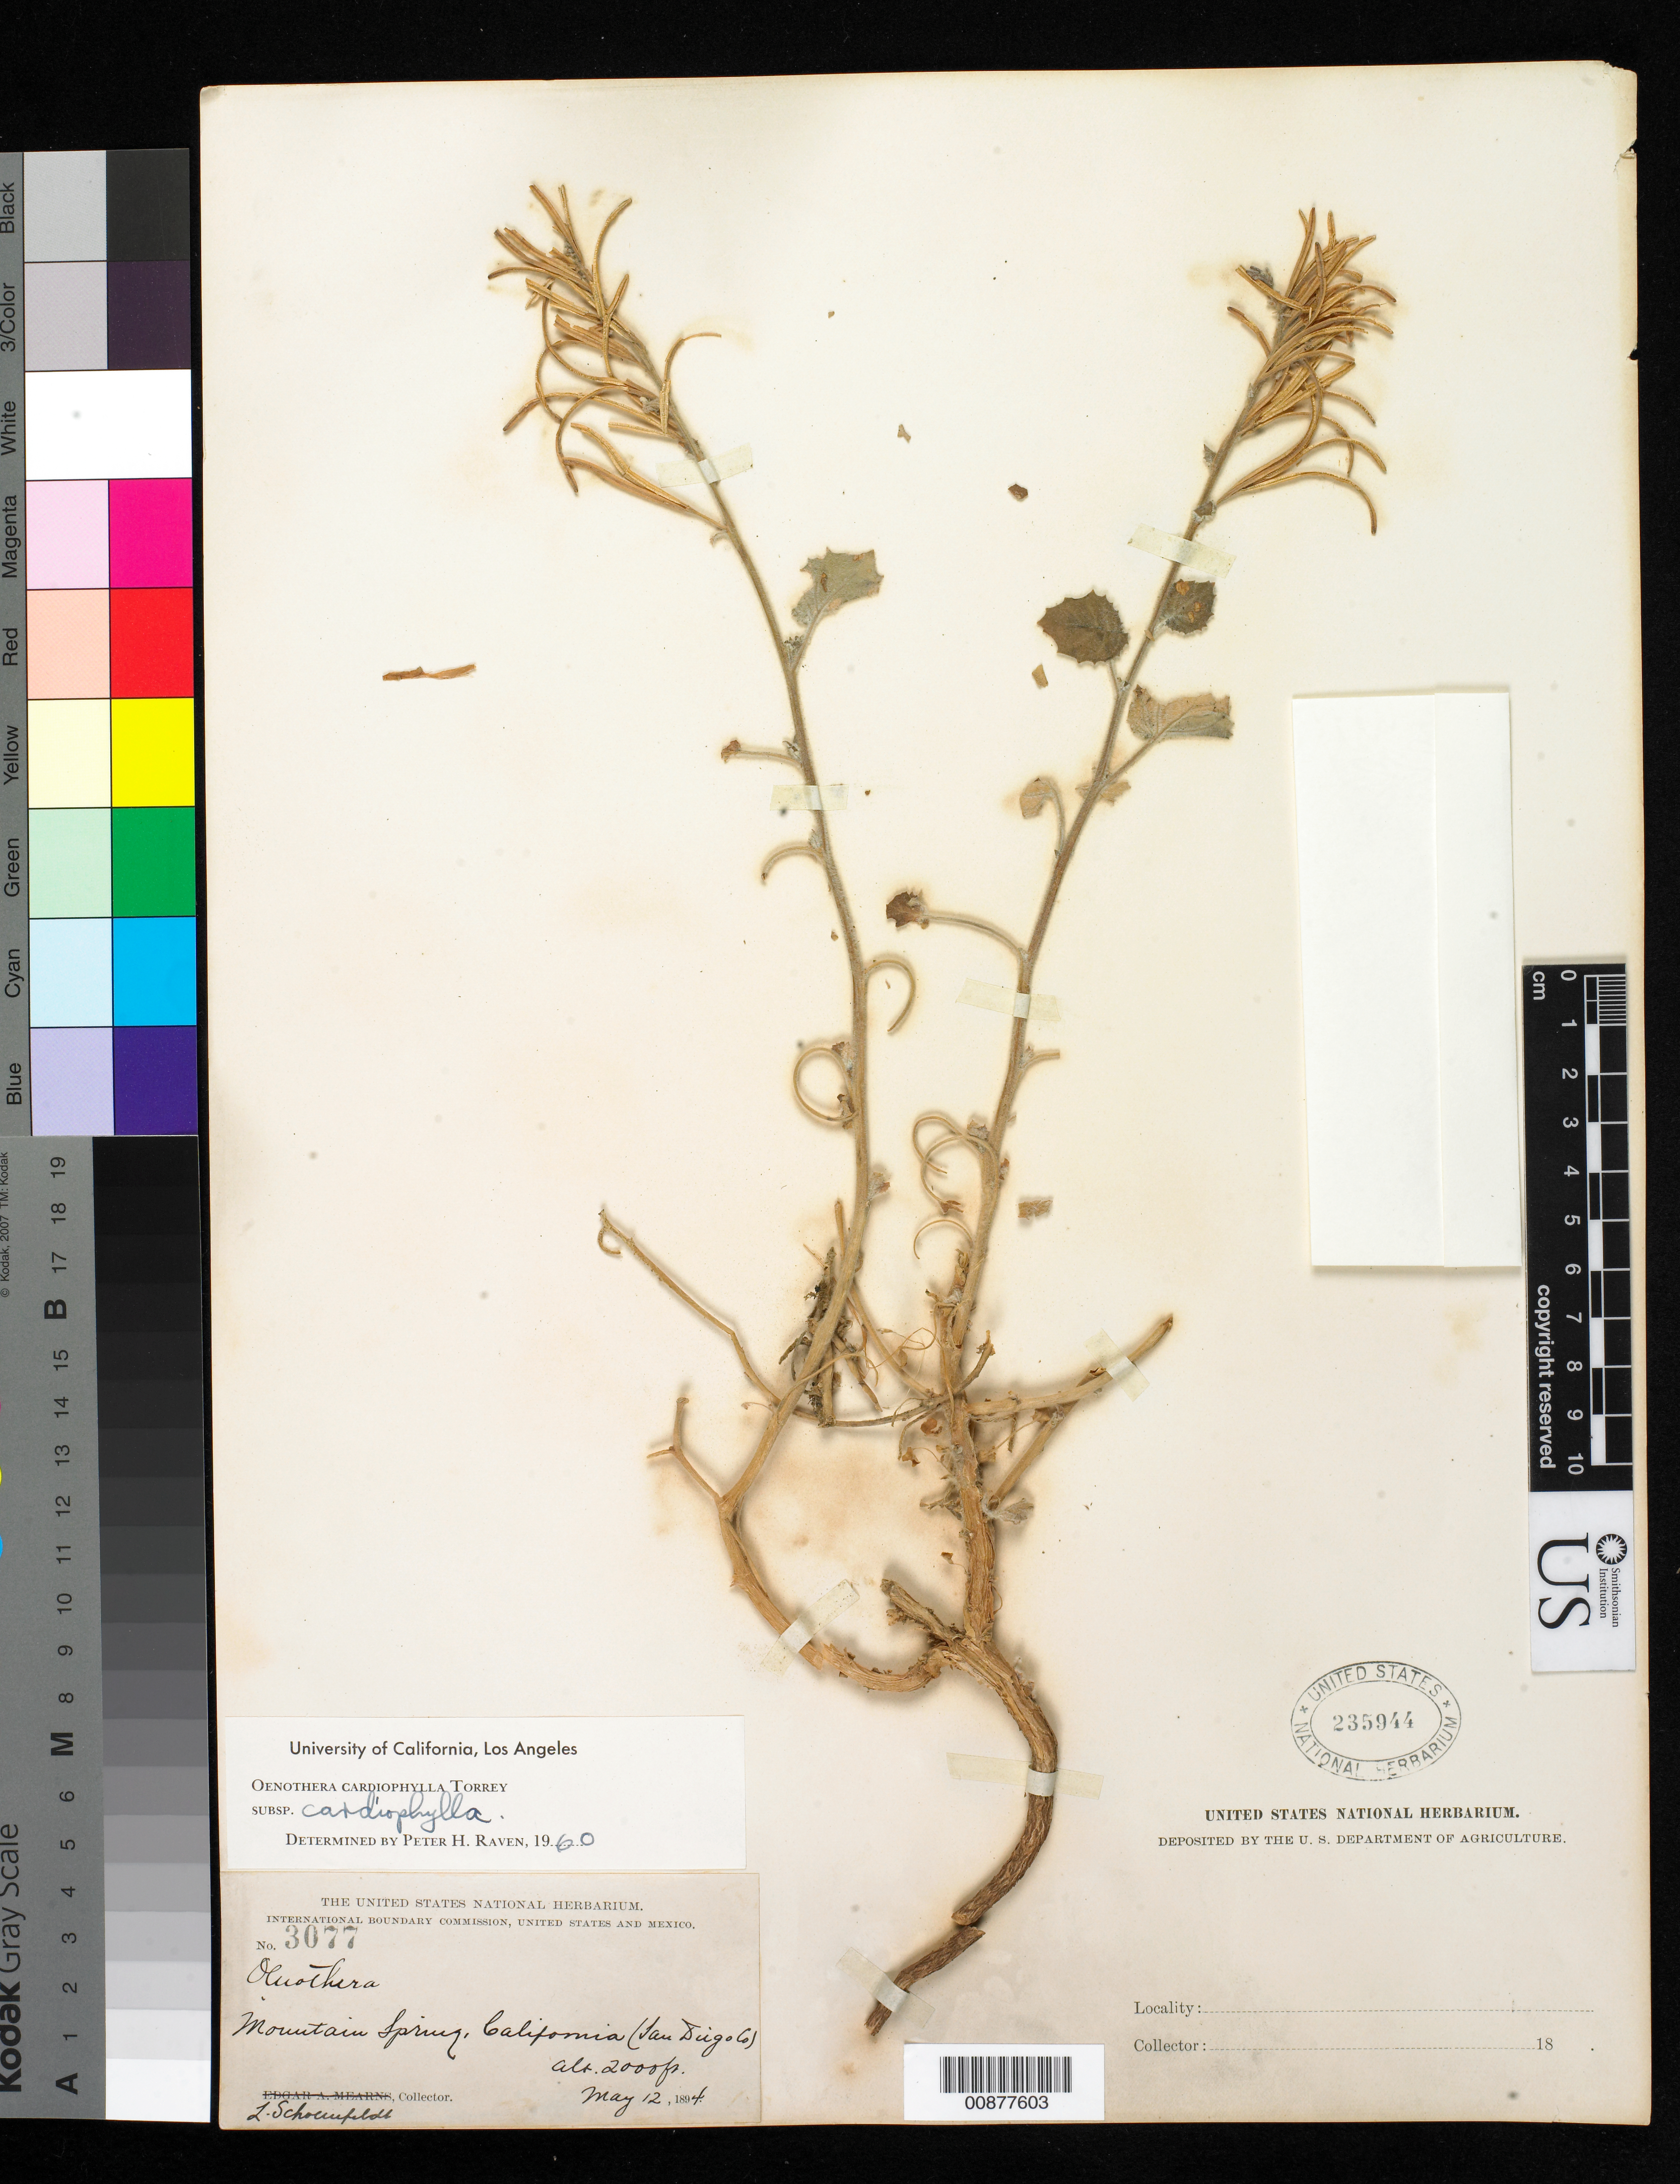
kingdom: Plantae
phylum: Tracheophyta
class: Magnoliopsida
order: Myrtales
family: Onagraceae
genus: Chylismia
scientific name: Chylismia cardiophylla subsp. cardiophylla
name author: (Torr.) Small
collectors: L. Schoenfeldt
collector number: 3077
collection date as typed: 12 May 1894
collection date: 1894-05-12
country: United States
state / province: California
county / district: San Diego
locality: Mountain Spring, San Diego County, California.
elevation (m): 610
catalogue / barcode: US 235944